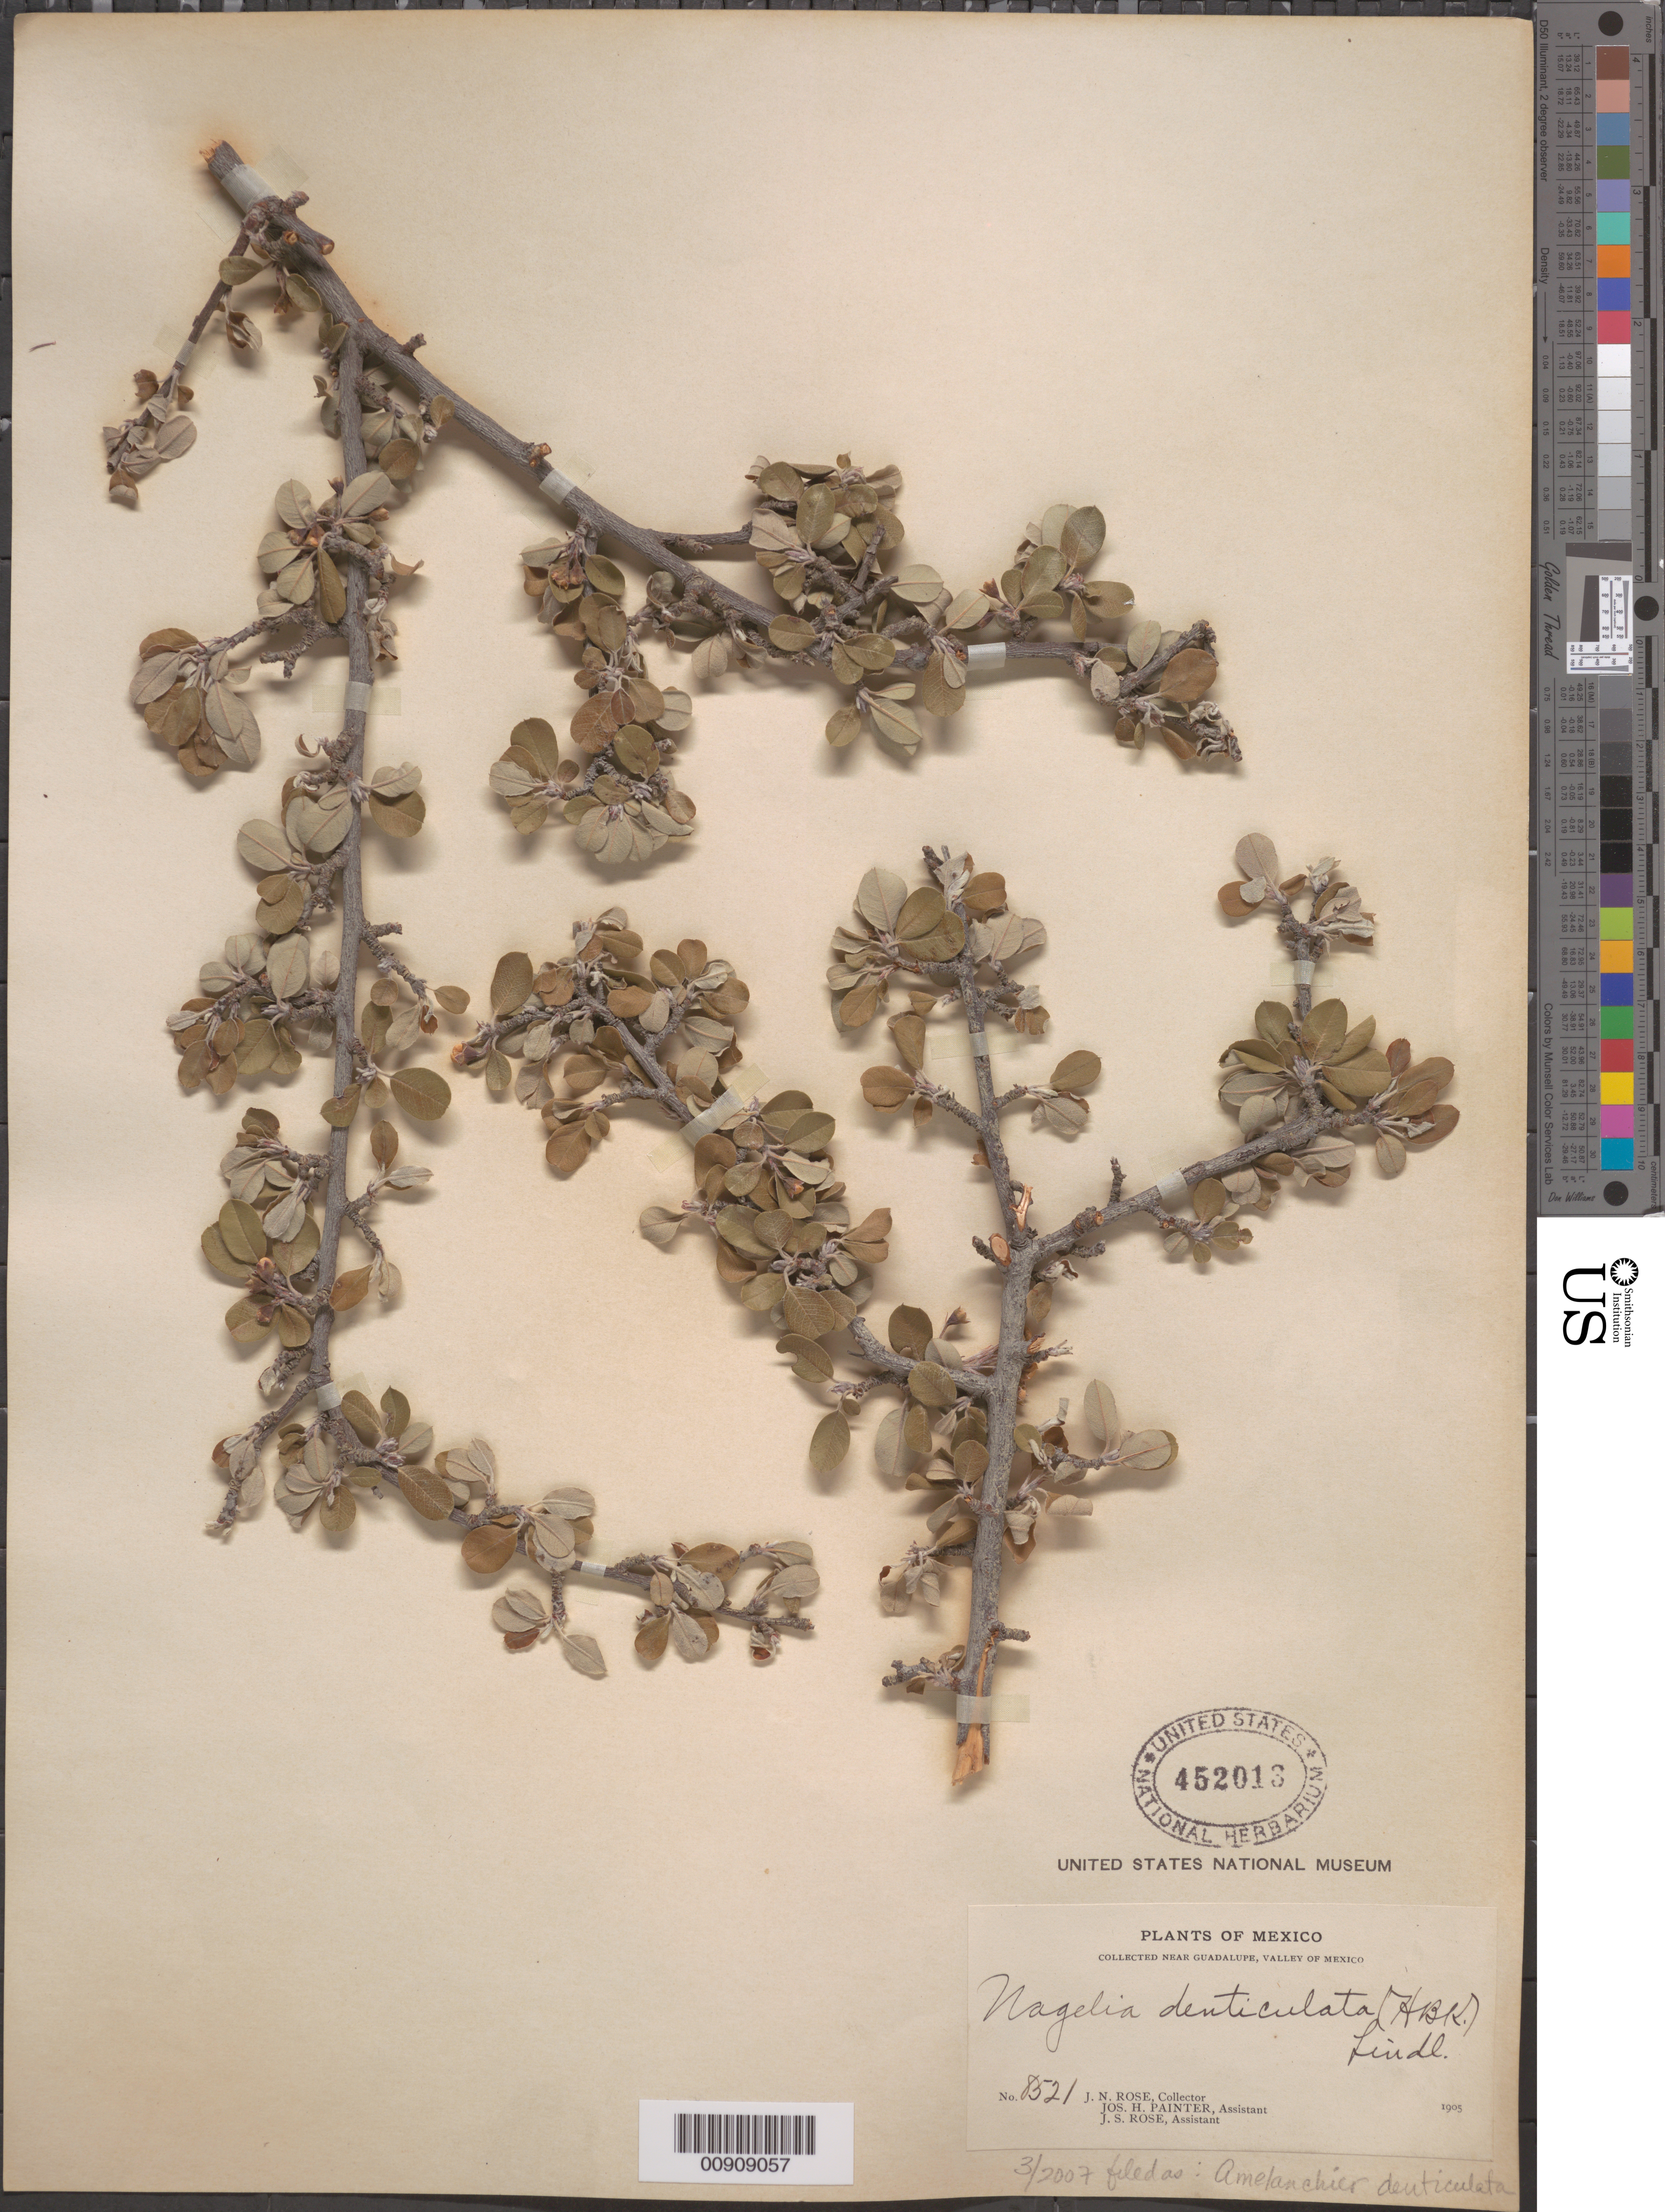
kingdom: Plantae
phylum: Tracheophyta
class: Magnoliopsida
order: Rosales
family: Rosaceae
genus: Malacomeles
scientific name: Malacomeles denticulata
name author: (Kunth) G.N. Jones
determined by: Strong, Mark T., (BOT), Smithsonian Institution - National Museum of Natural History (UNITED STATES)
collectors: J. N. Rose, J. H. Painter & J. S. Rose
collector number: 8521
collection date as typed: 1905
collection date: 1905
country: Mexico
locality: Near Guadalupe, Valley of Mexico.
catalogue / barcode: US 452013